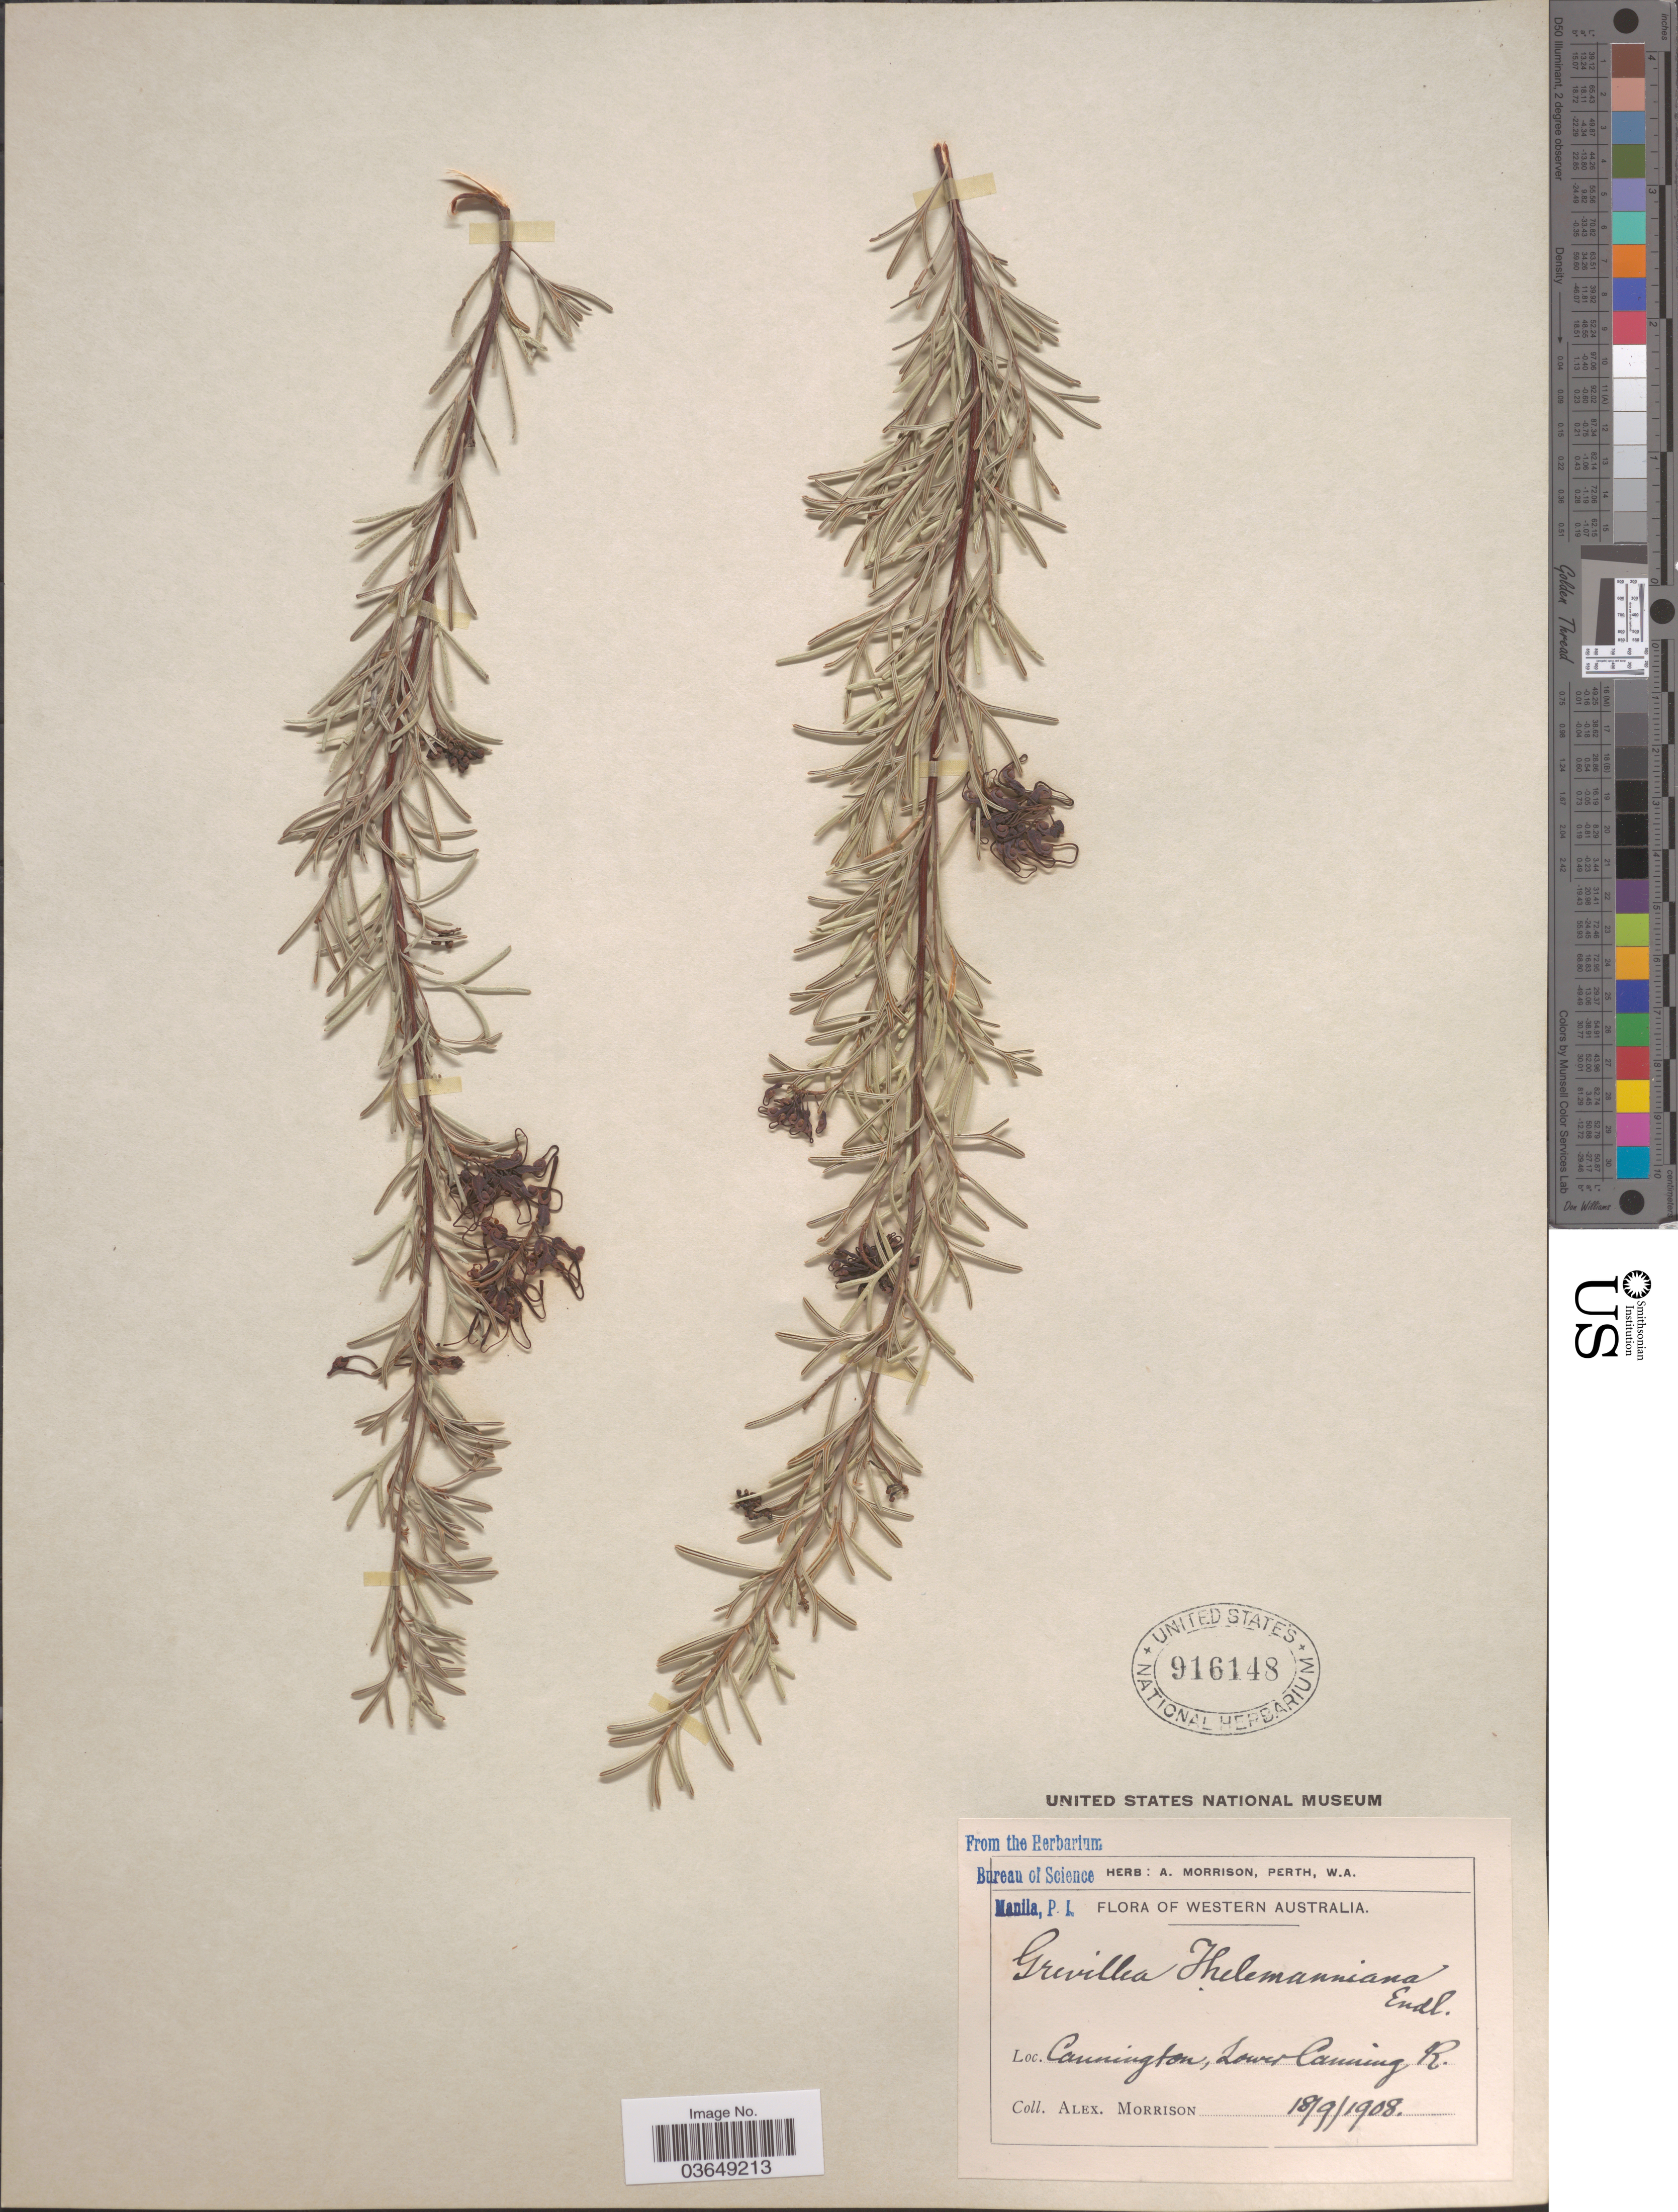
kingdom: Plantae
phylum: Tracheophyta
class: Magnoliopsida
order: Proteales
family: Proteaceae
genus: Grevillea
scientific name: Grevillea thelemanniana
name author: Hügel ex Lindl.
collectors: A. Morrison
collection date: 1908-09-18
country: Australia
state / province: Western Australia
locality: Cannington, Lower Canning R.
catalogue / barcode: US 916148